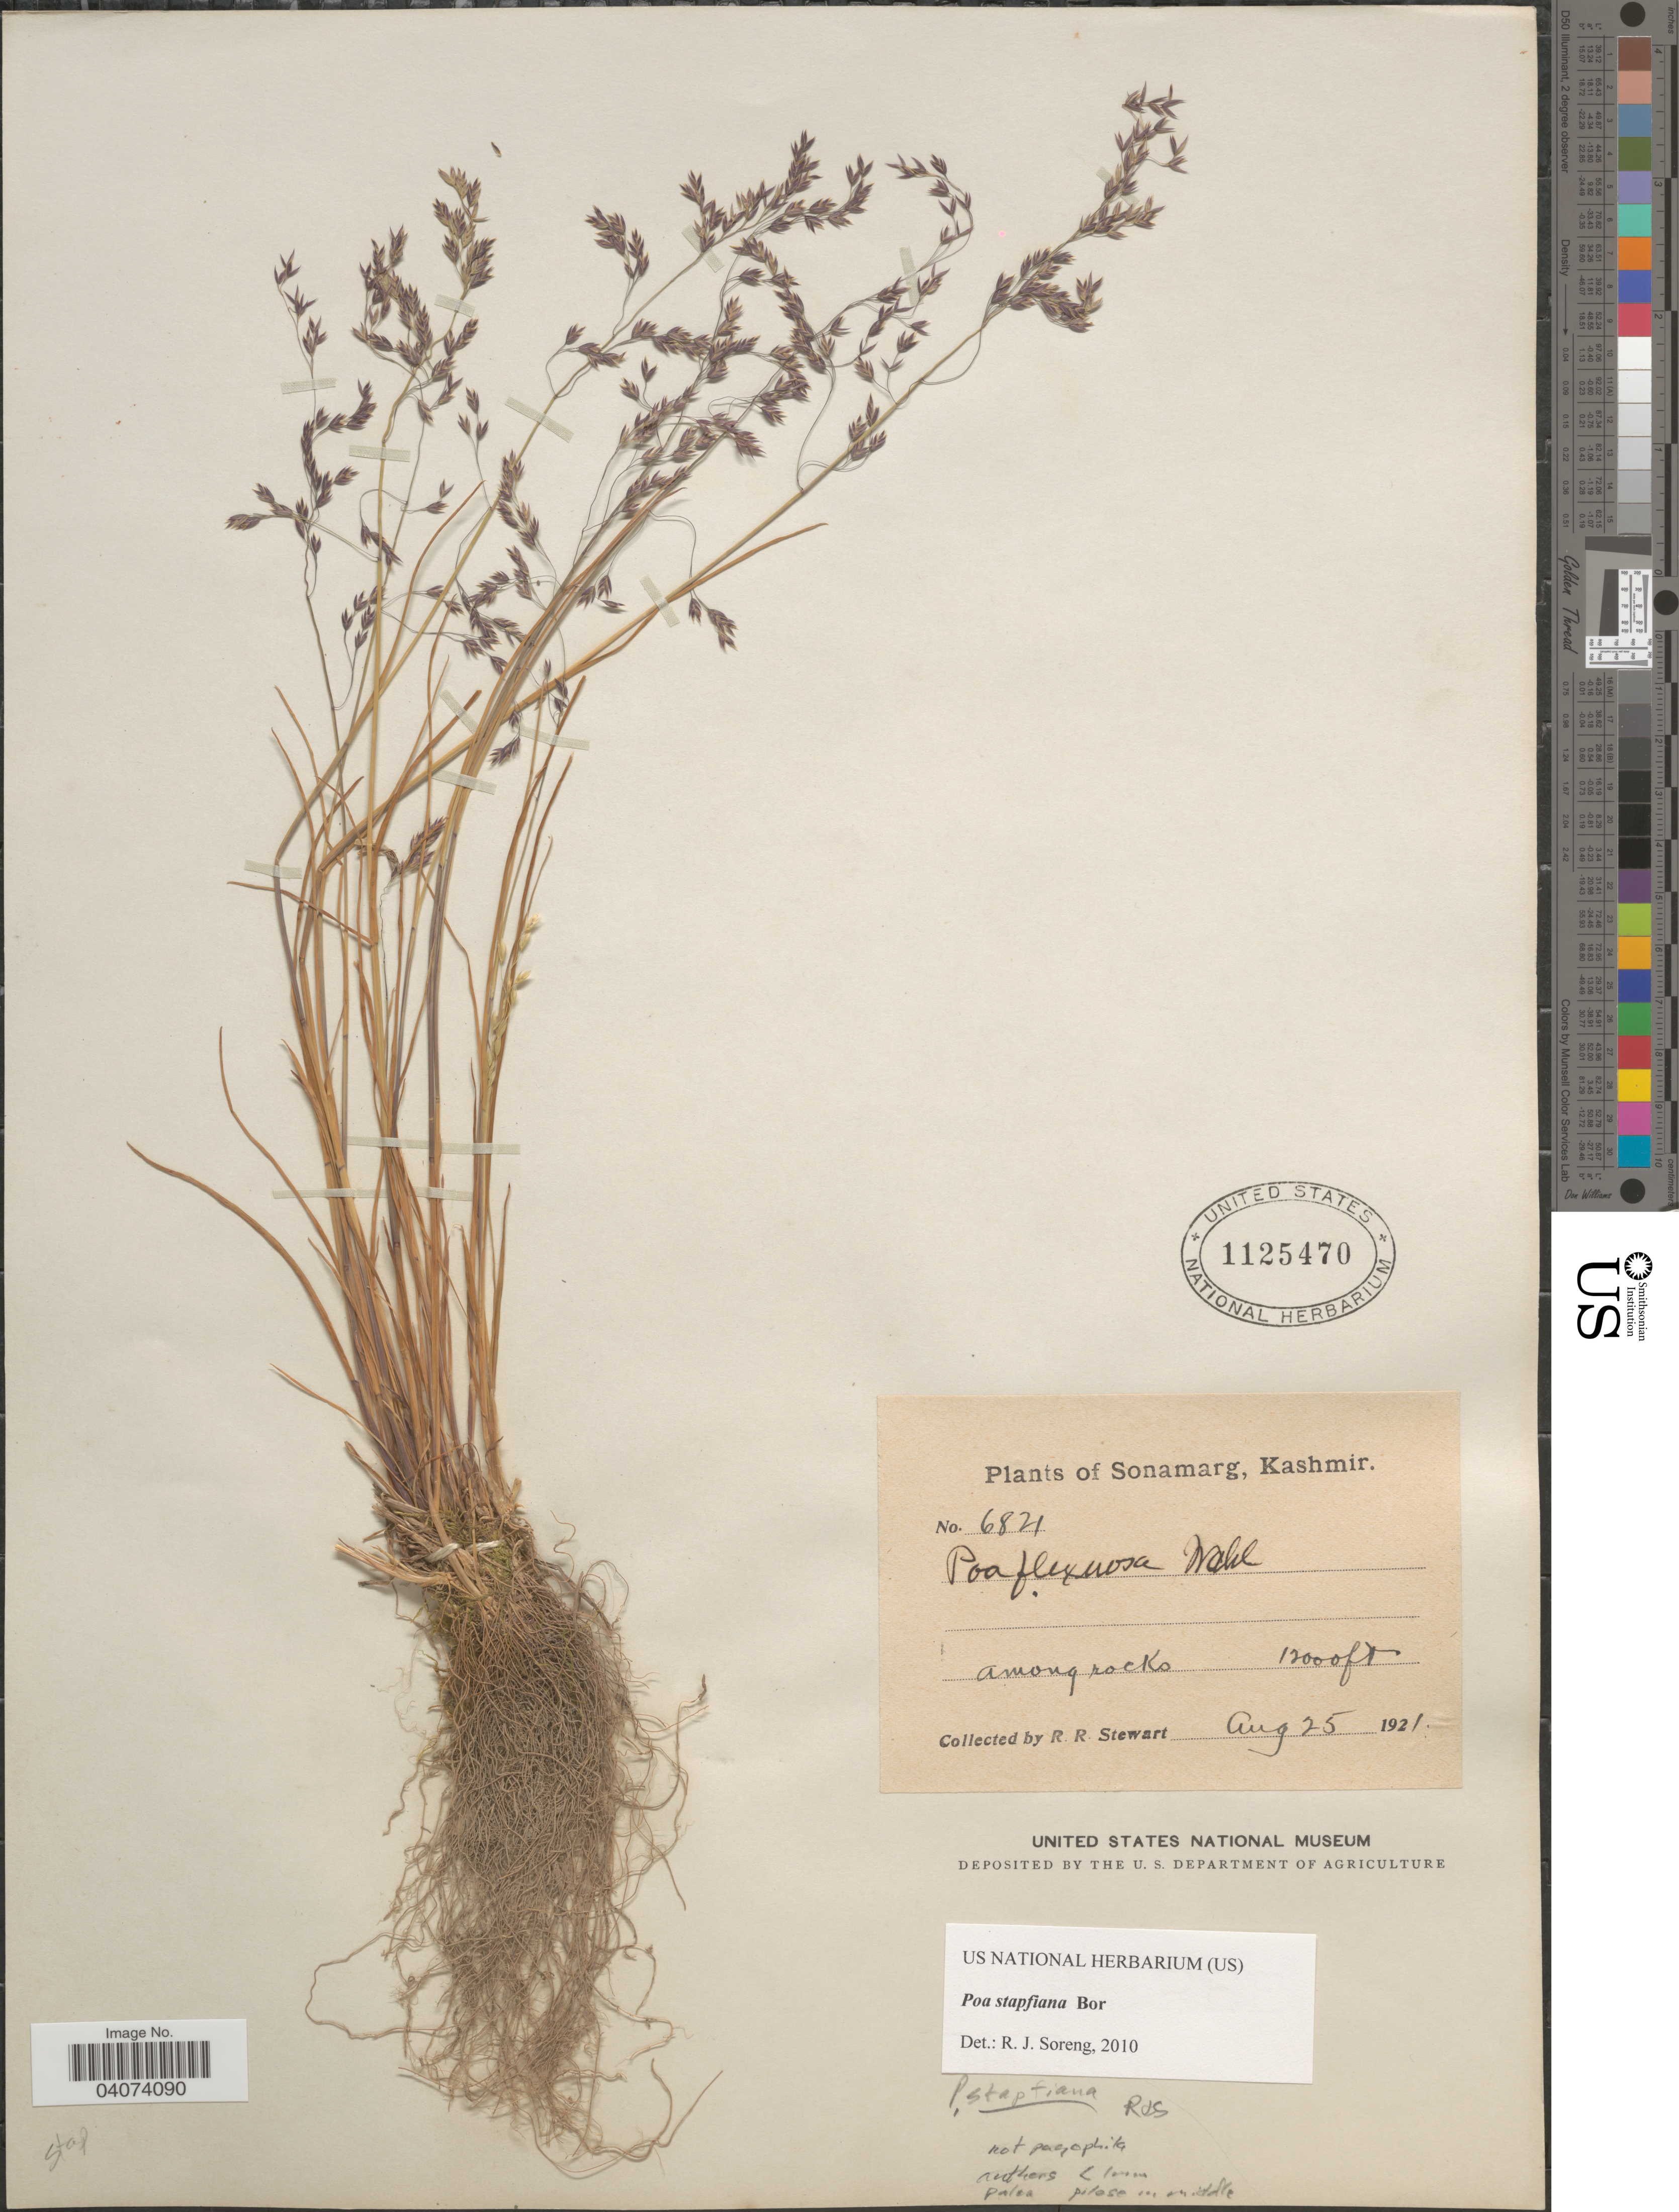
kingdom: Plantae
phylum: Tracheophyta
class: Liliopsida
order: Poales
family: Poaceae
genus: Poa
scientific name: Poa sterilis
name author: M. Bieb.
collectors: R. Stewart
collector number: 6821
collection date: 1921-08-25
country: India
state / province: Jammu and Kashmir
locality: Sonamarg, Kashmir. Among rocks.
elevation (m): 3658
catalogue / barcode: US 1125470